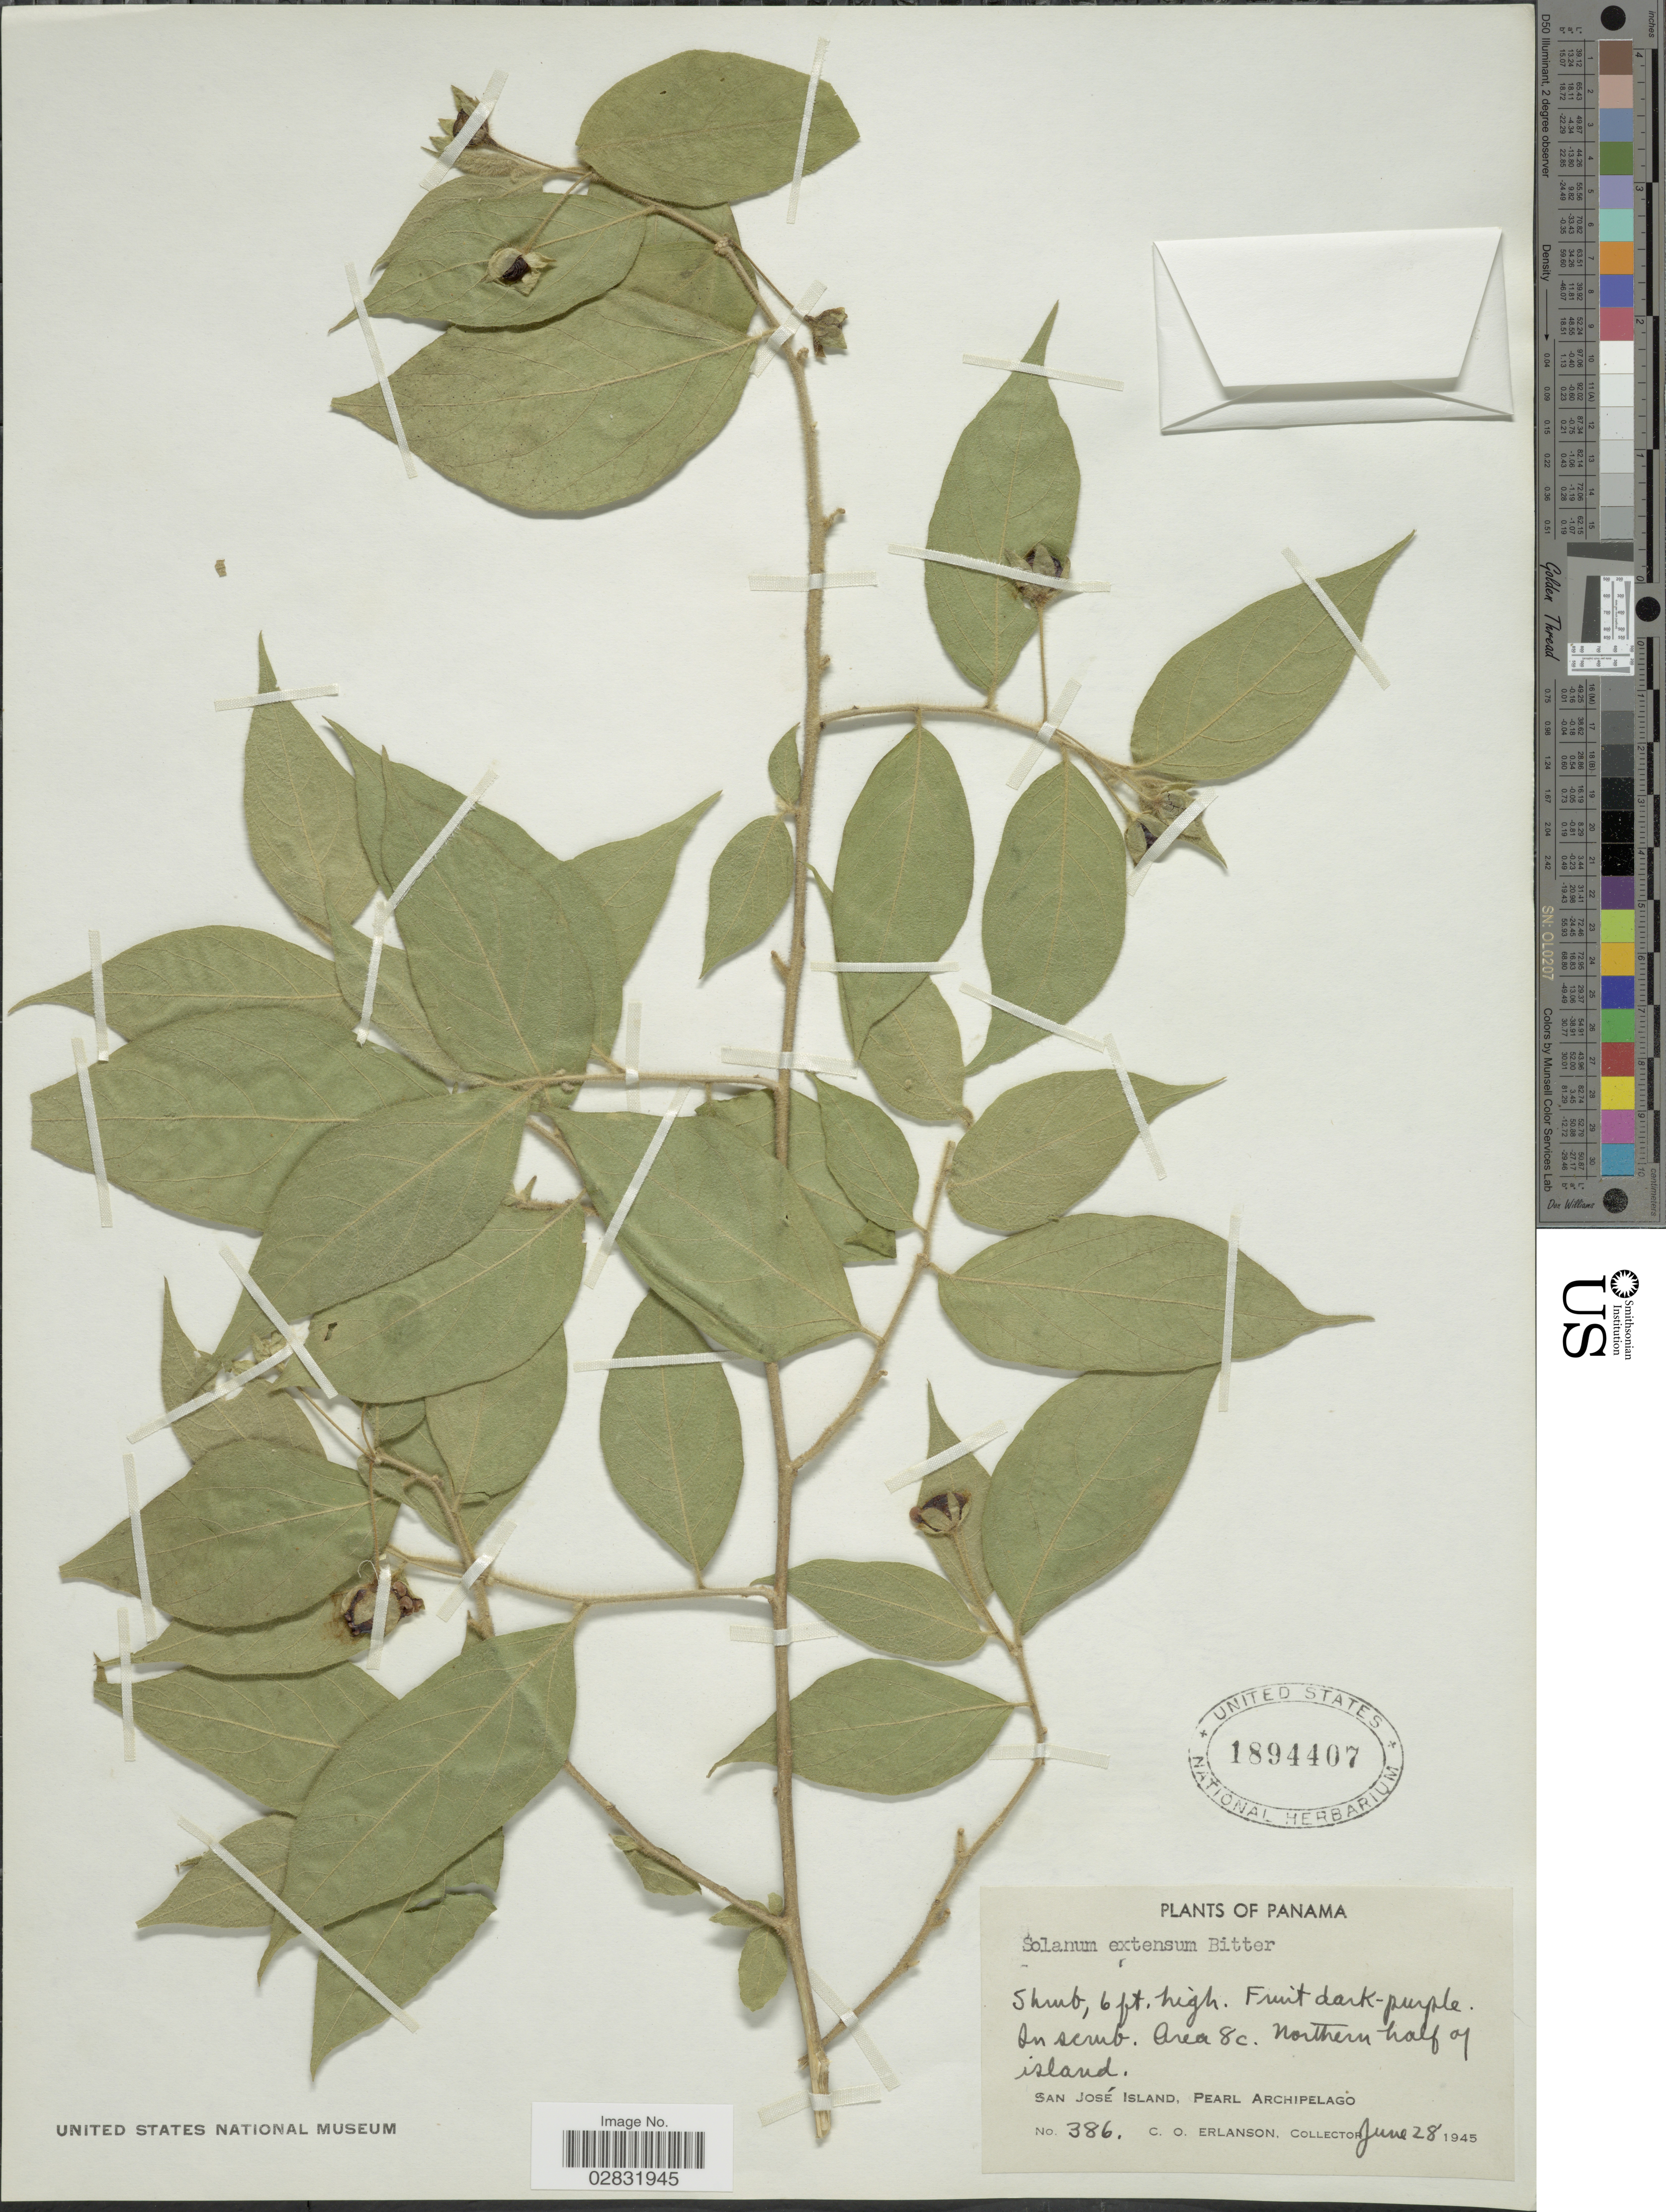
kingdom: Plantae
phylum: Tracheophyta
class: Magnoliopsida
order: Solanales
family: Solanaceae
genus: Solanum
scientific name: Solanum extensum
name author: Bitter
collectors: C. O. Erlanson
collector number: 386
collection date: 1945-06-28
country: Panama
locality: Northern half of island. San José Island, Pearl Archipelago.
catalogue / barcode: US 1894407